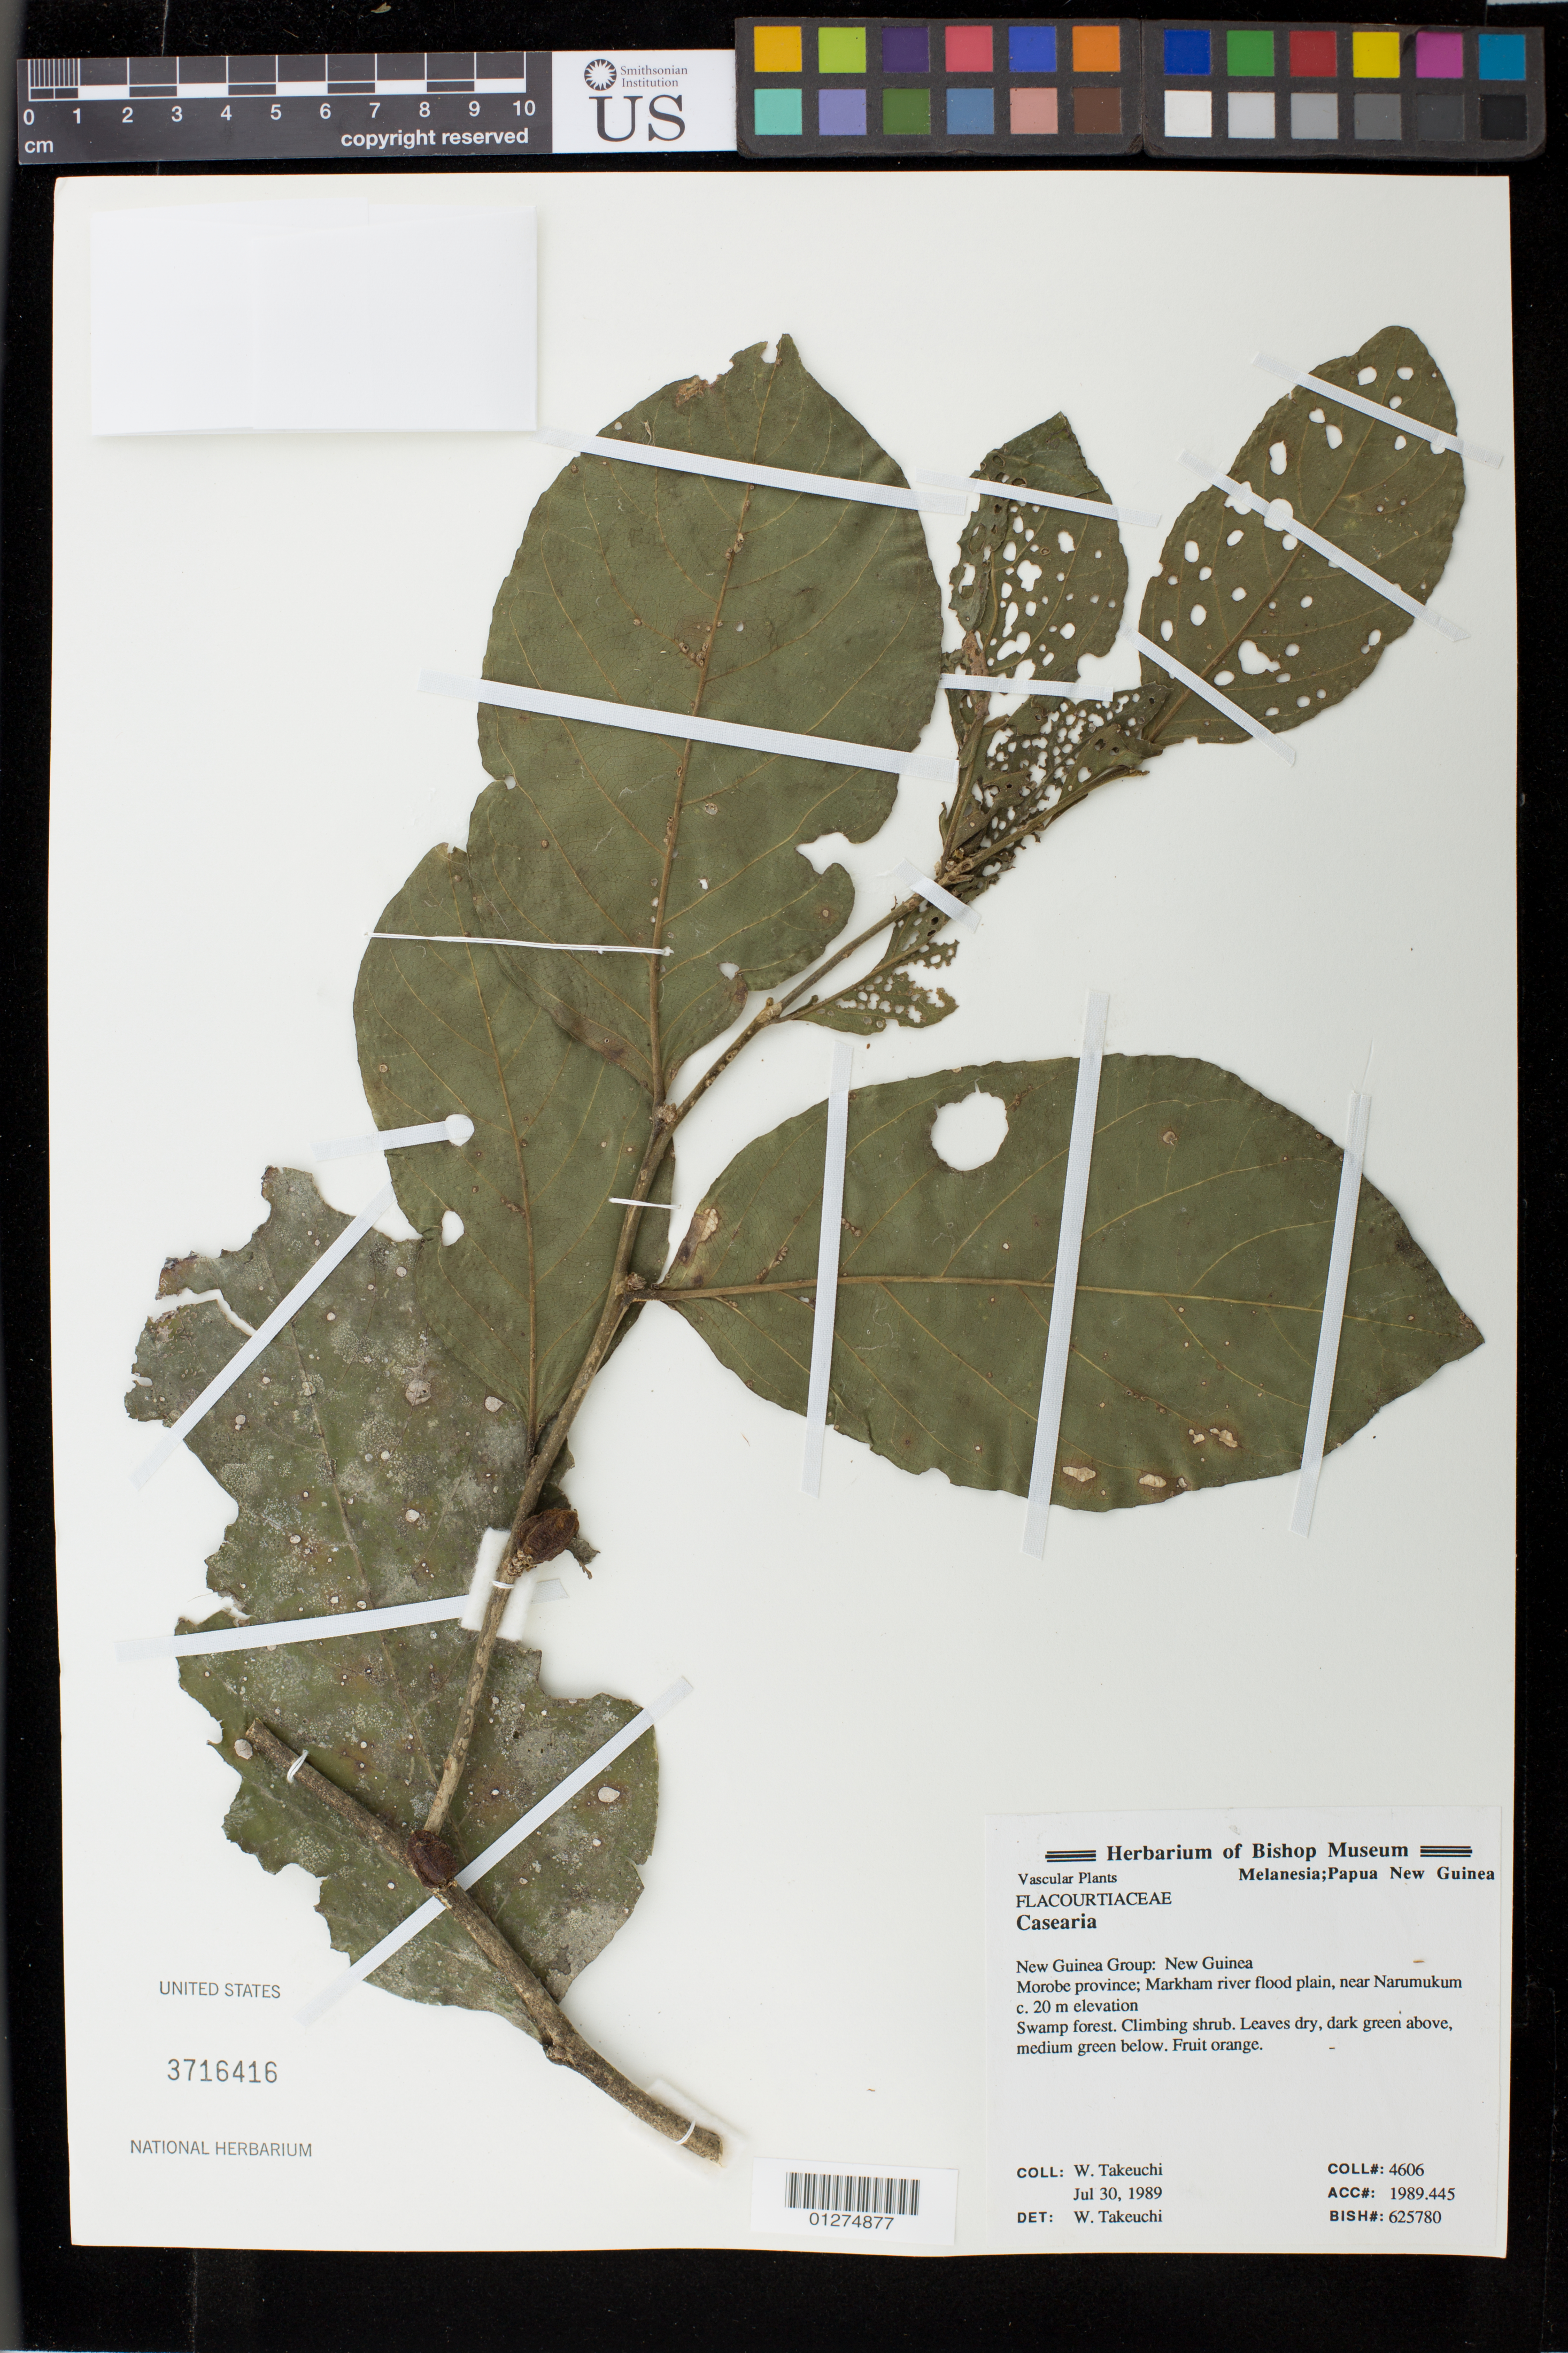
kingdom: Plantae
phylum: Tracheophyta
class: Magnoliopsida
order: Malpighiales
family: Salicaceae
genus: Casearia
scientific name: Casearia sp.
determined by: Takeuchi, W.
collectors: W. N. Takeuchi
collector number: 4606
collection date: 1989-07-30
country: Papua New Guinea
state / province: Morobe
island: New Guinea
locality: Markham river flood plain, near Narumukum.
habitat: swamp forest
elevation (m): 20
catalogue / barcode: US 3716416